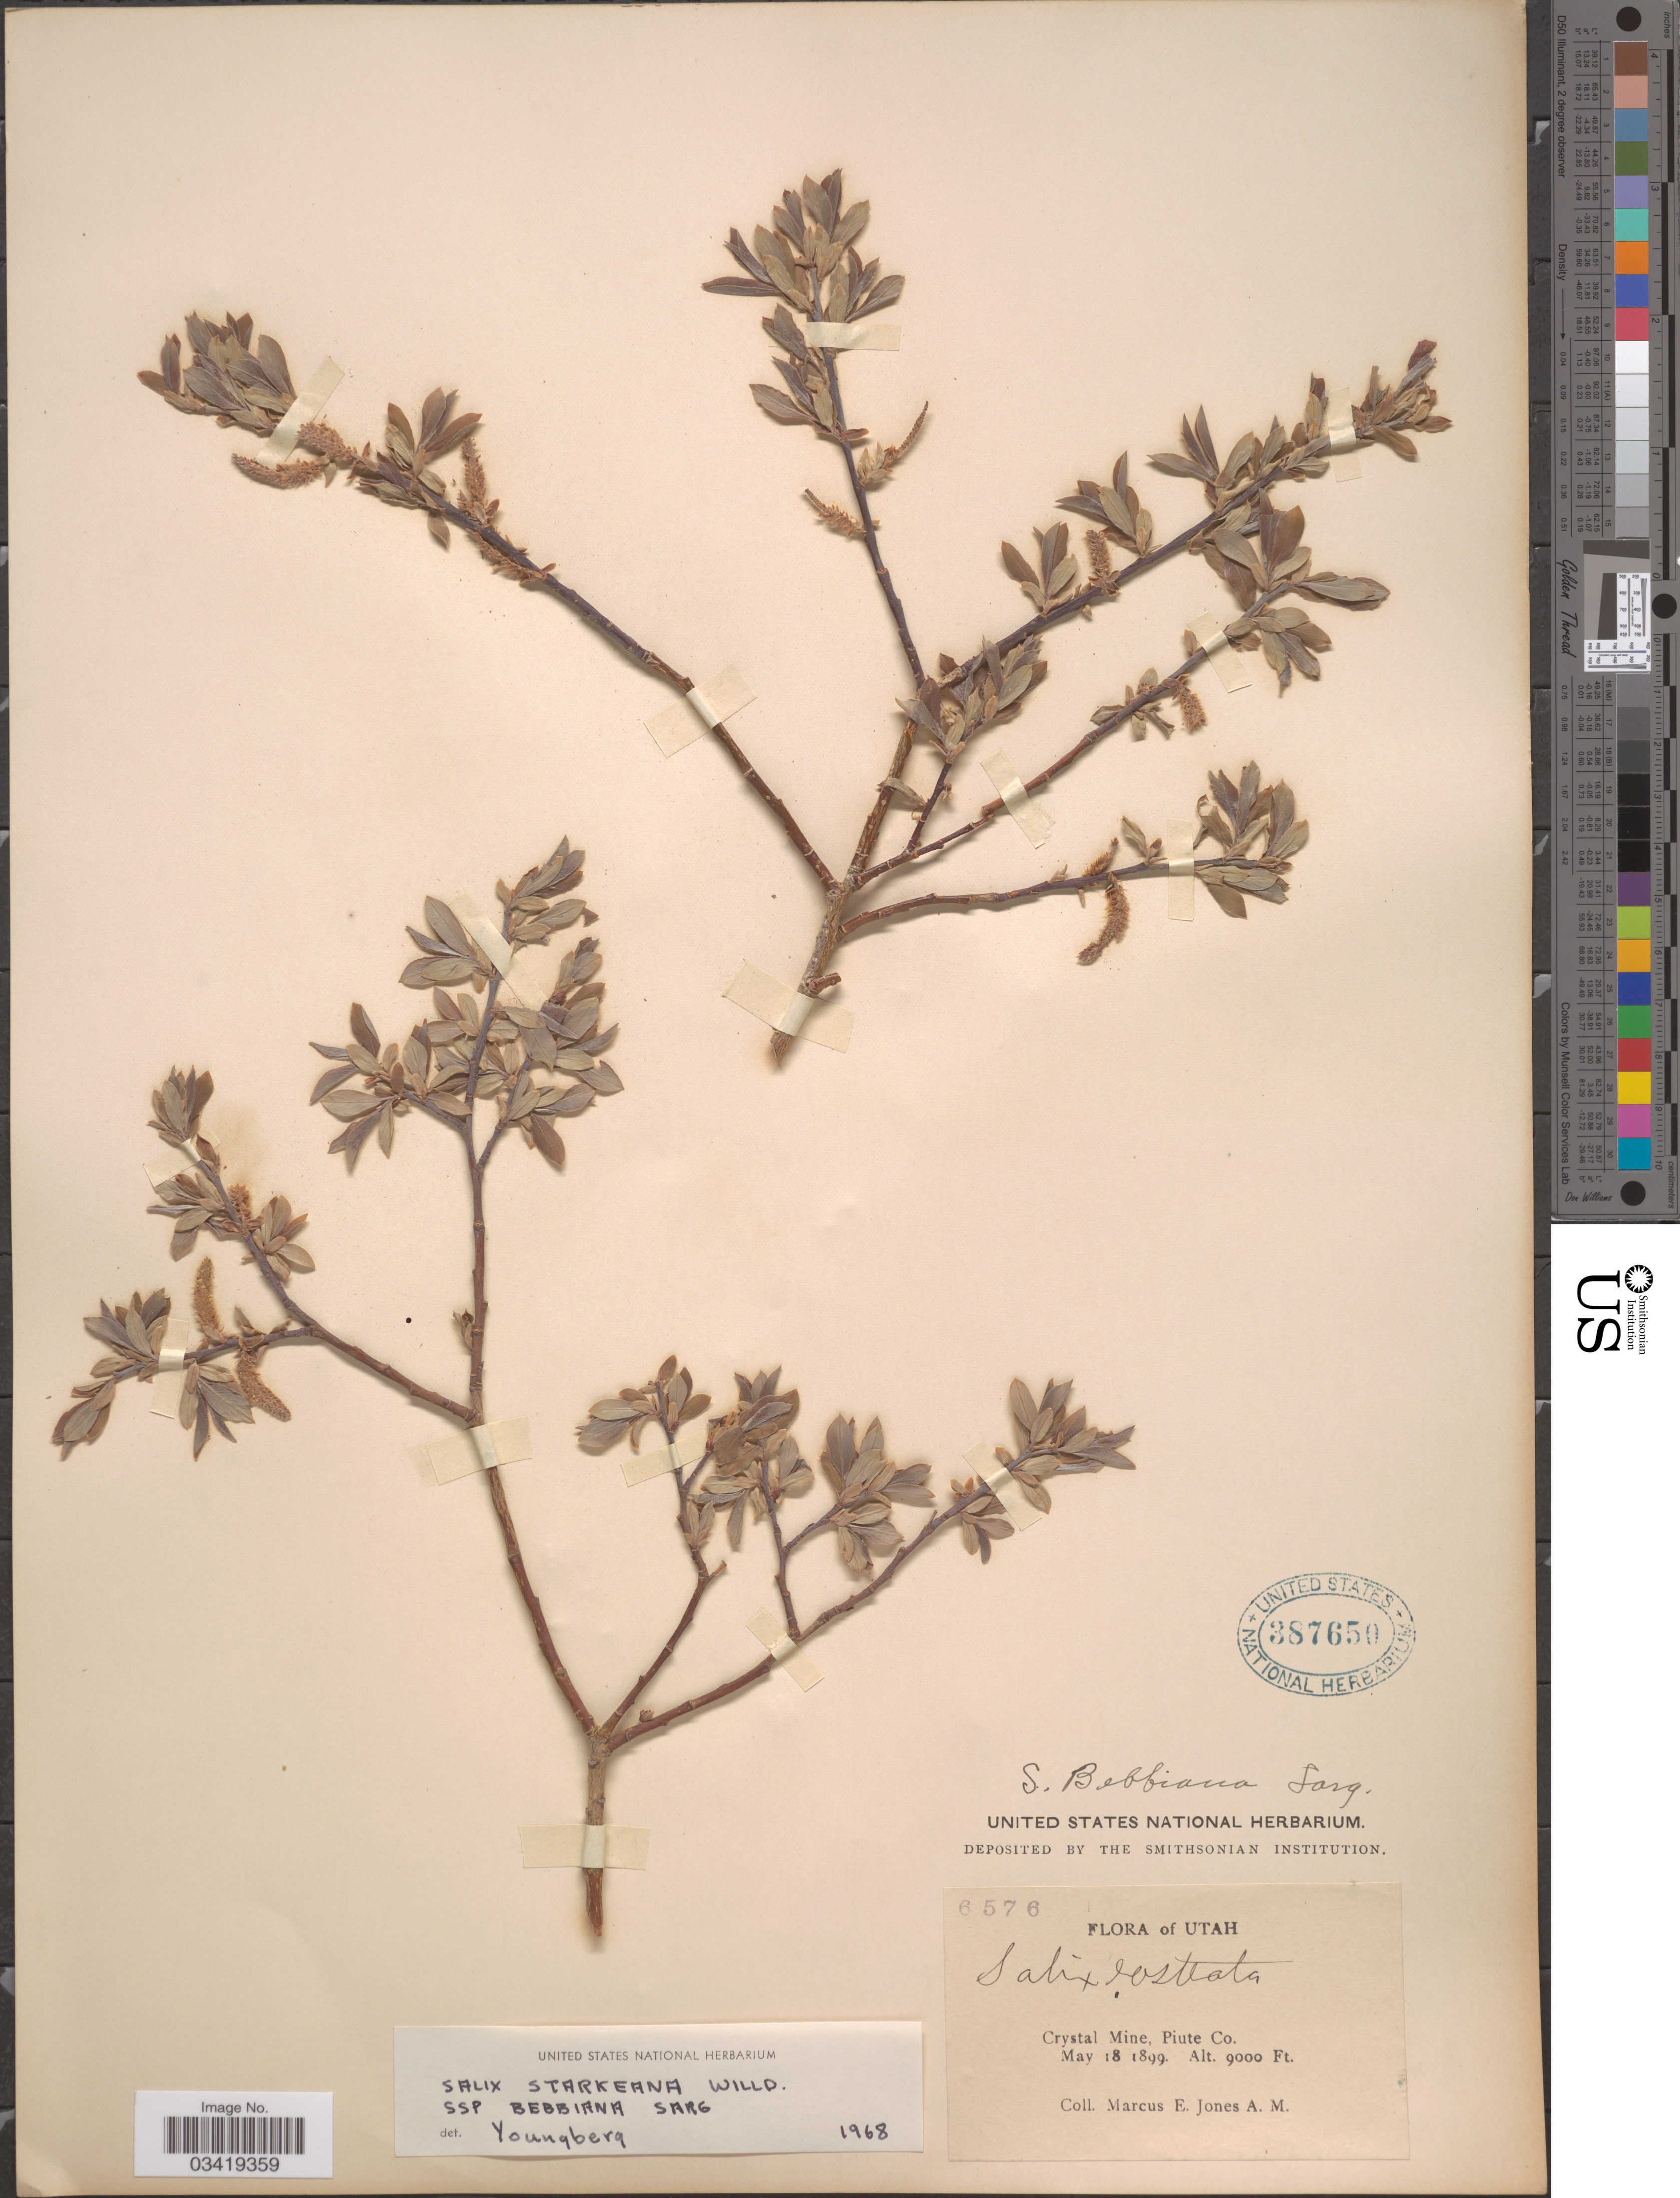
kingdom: Plantae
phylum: Tracheophyta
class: Magnoliopsida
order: Malpighiales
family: Salicaceae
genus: Salix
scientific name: Salix bebbiana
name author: Sarg.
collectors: M. E. Jones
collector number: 6576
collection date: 1899-05-18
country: United States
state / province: Utah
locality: Crystal Mine, Piute Co.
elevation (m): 2743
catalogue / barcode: US 387650